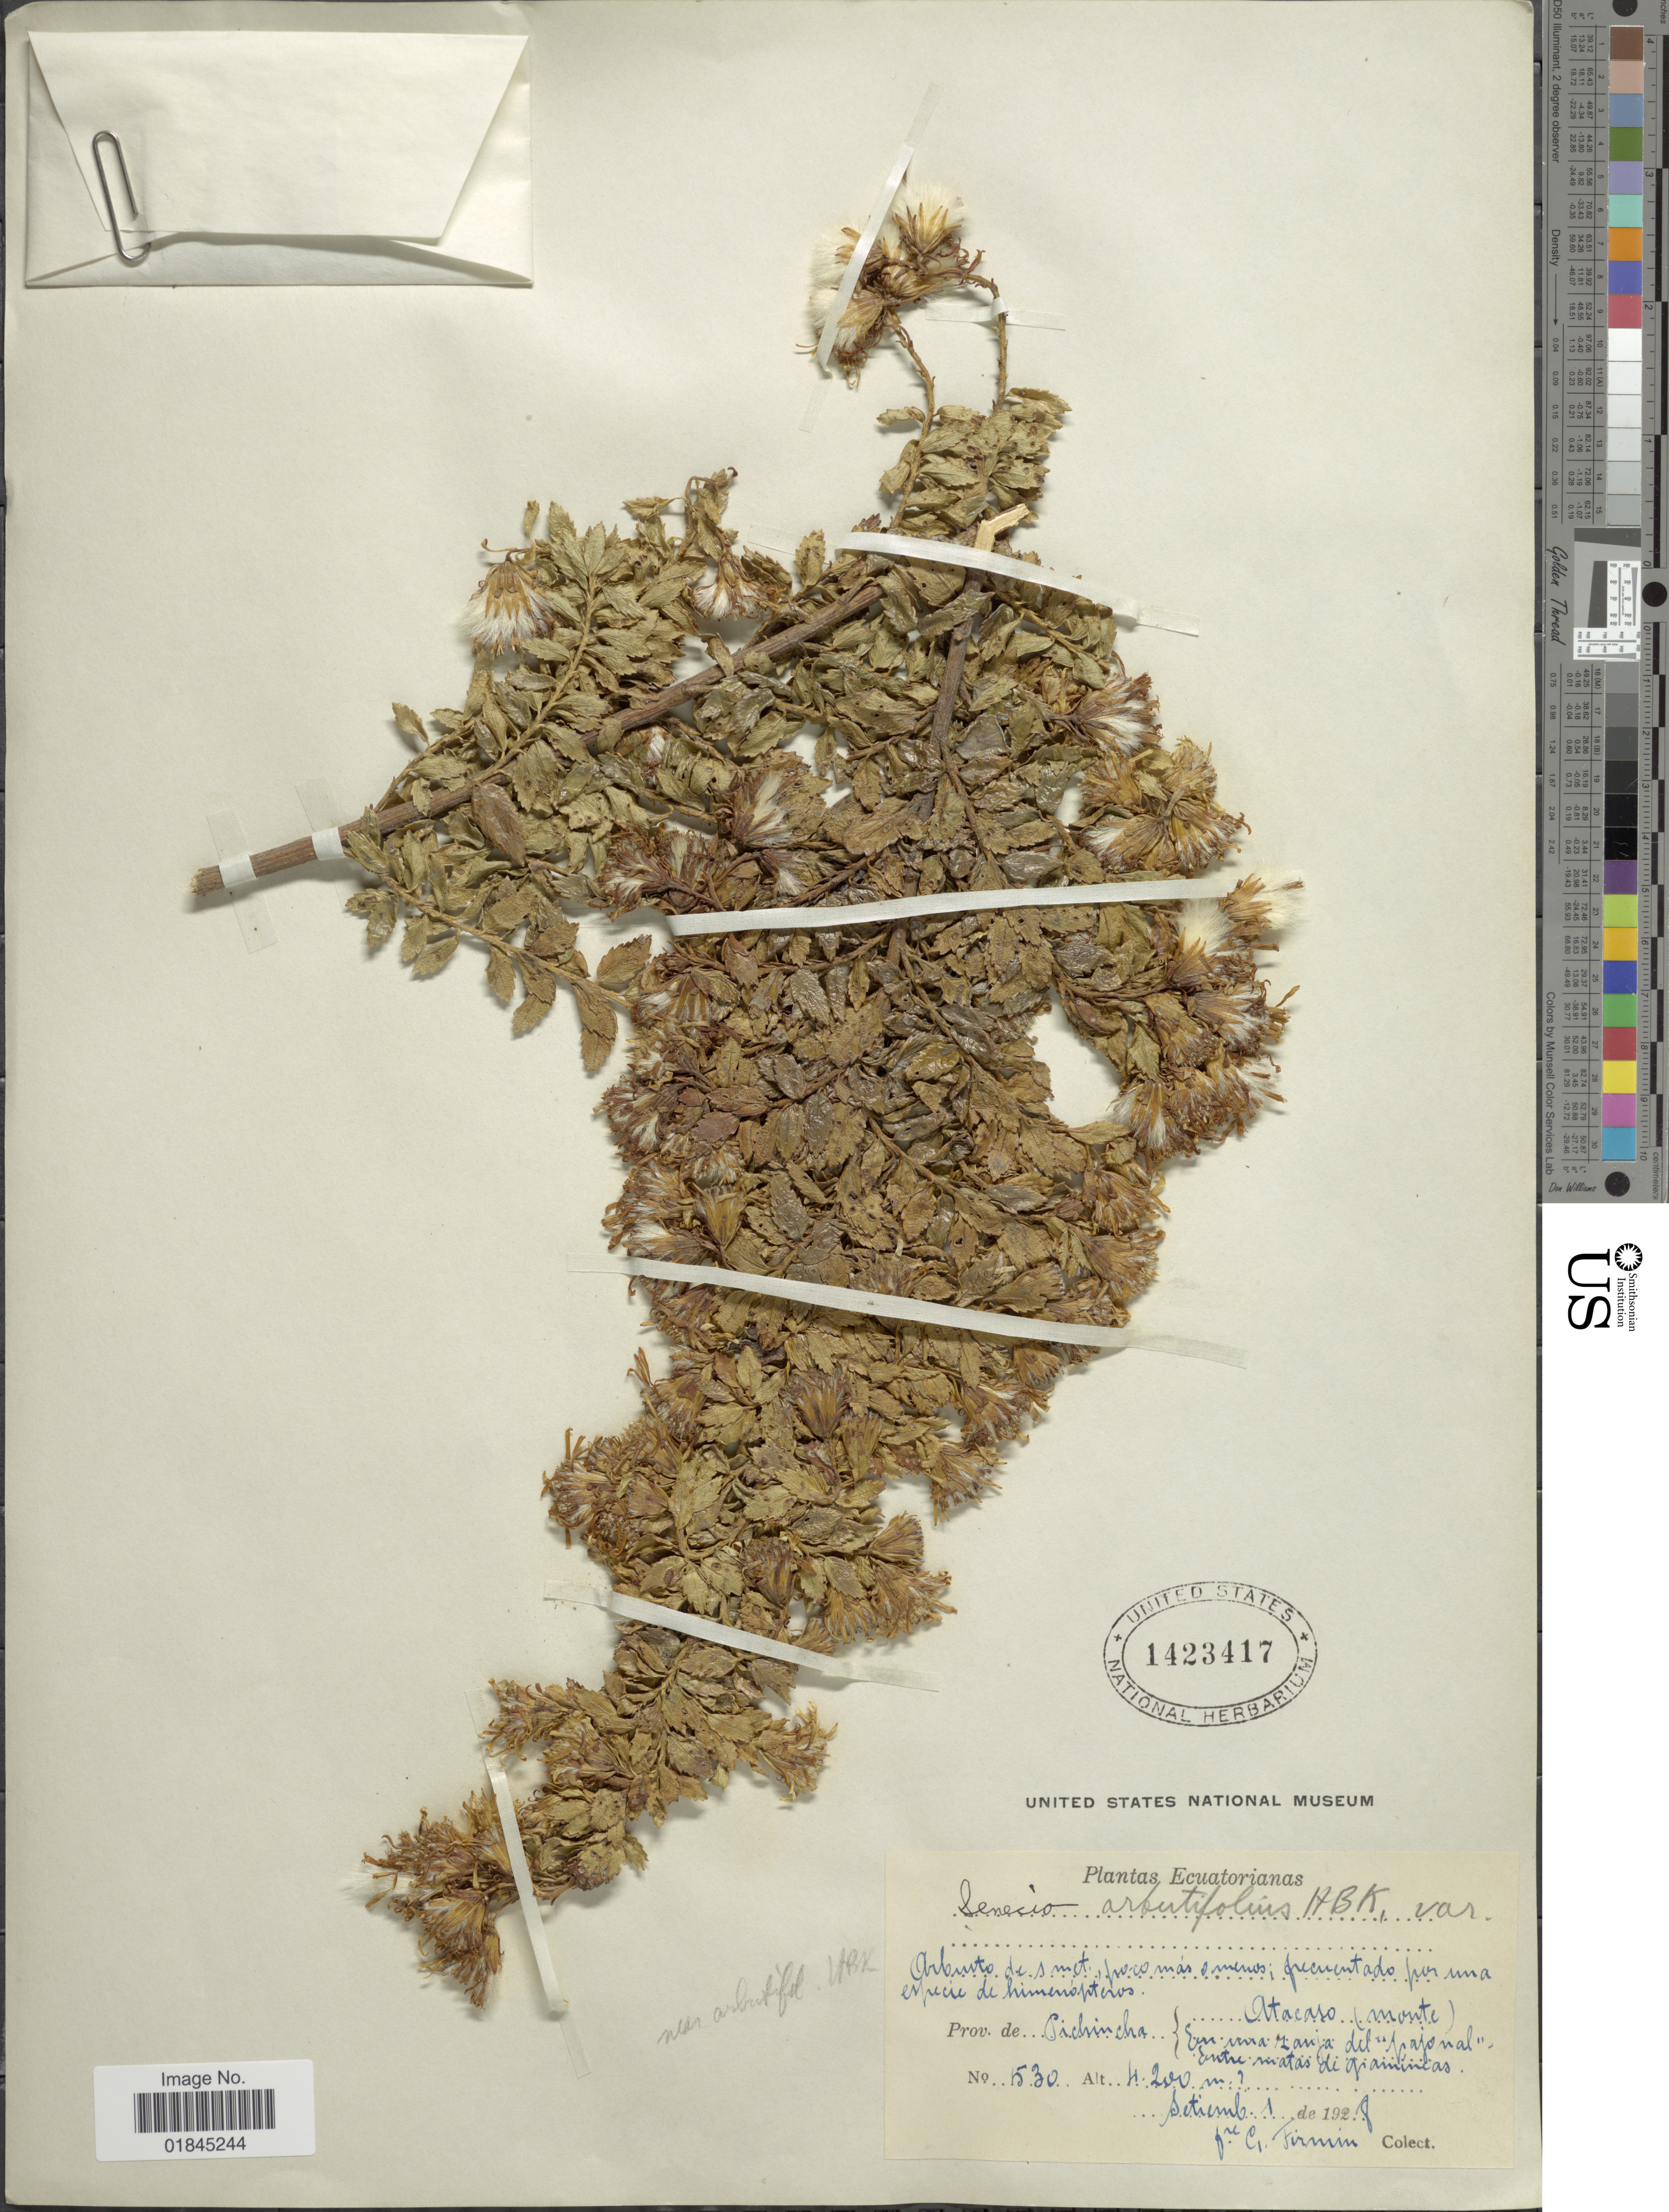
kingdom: Plantae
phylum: Tracheophyta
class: Magnoliopsida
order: Asterales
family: Asteraceae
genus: Pentacalia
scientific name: Pentacalia arbutifolia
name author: (Kunth) Cuatrec.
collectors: F. Firmin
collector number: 1530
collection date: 1928-09-01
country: Ecuador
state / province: Pichincha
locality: Prov. de Pichincha. Atacazo (monte) En versa Zanja del "pajonal" - Entre matas de gramineas.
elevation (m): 4200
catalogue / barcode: US 1423417